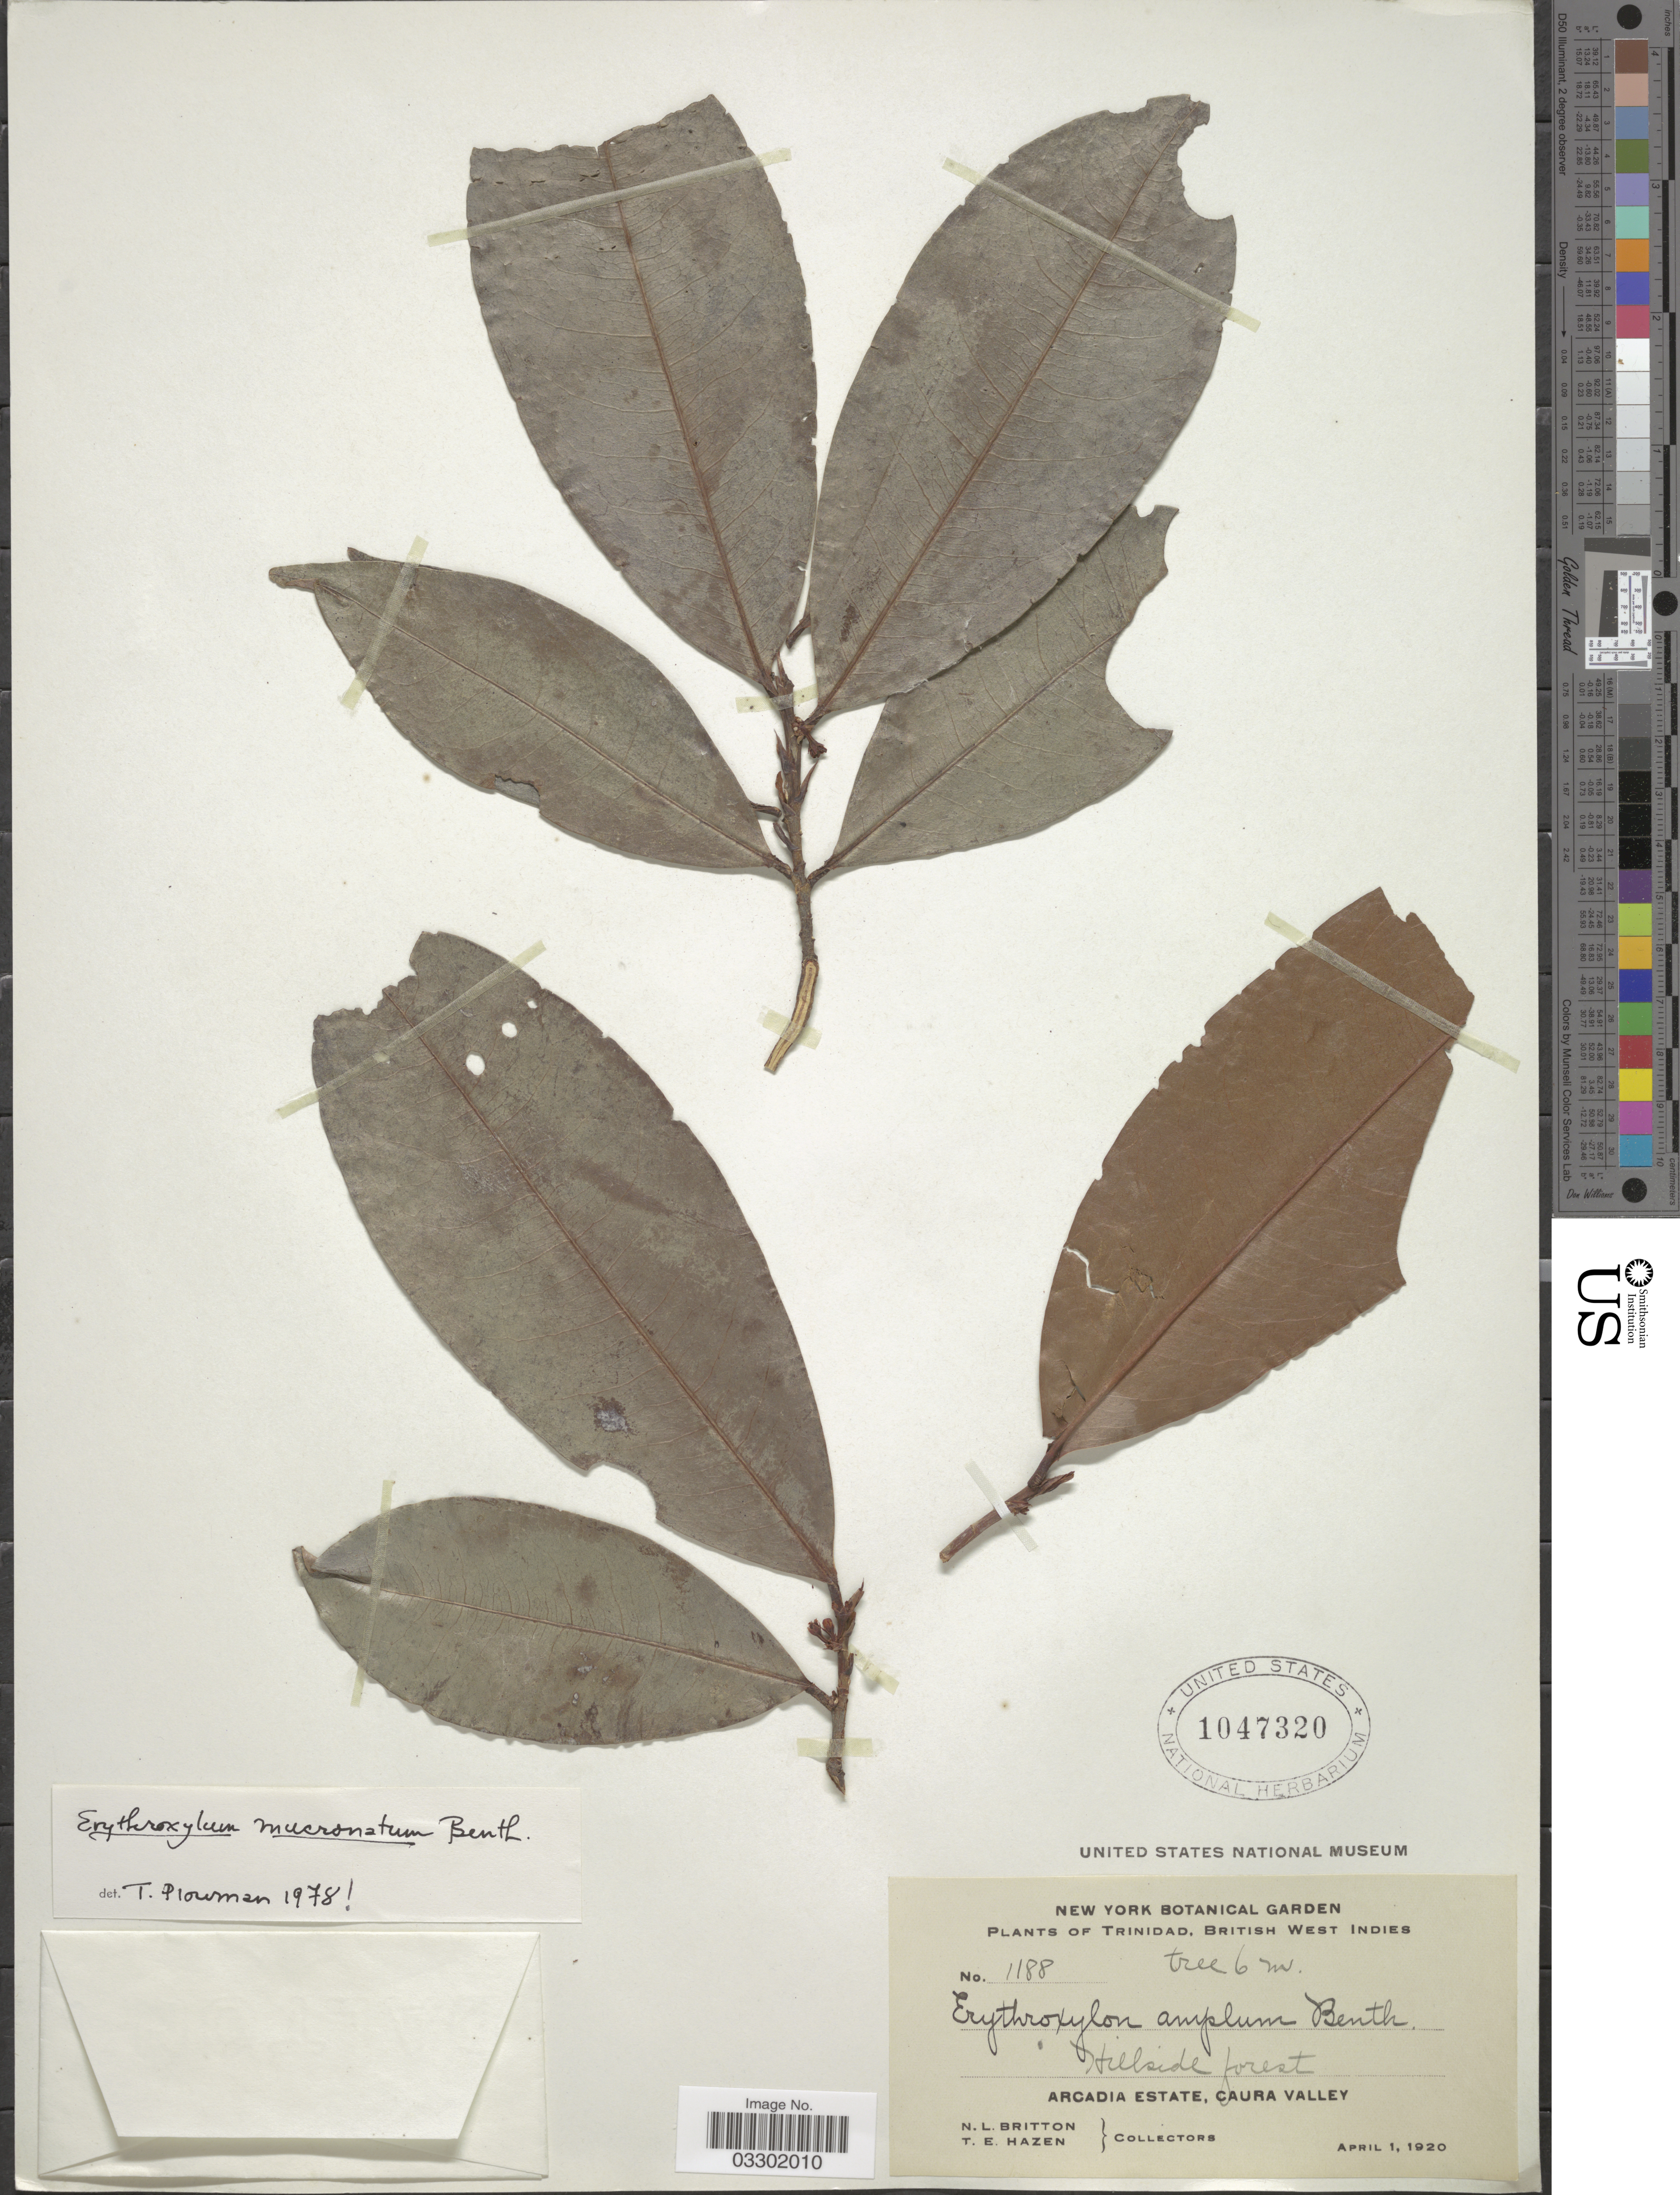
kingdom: Plantae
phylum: Tracheophyta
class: Magnoliopsida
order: Malpighiales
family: Erythroxylaceae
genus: Erythroxylum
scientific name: Erythroxylum mucronatum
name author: Benth.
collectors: N. Britton & T. E. Hazen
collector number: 1188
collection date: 1920-04-01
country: Trinidad and Tobago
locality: Trinidad. Arcadia Estate, Caura Valley.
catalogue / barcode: US 1047320